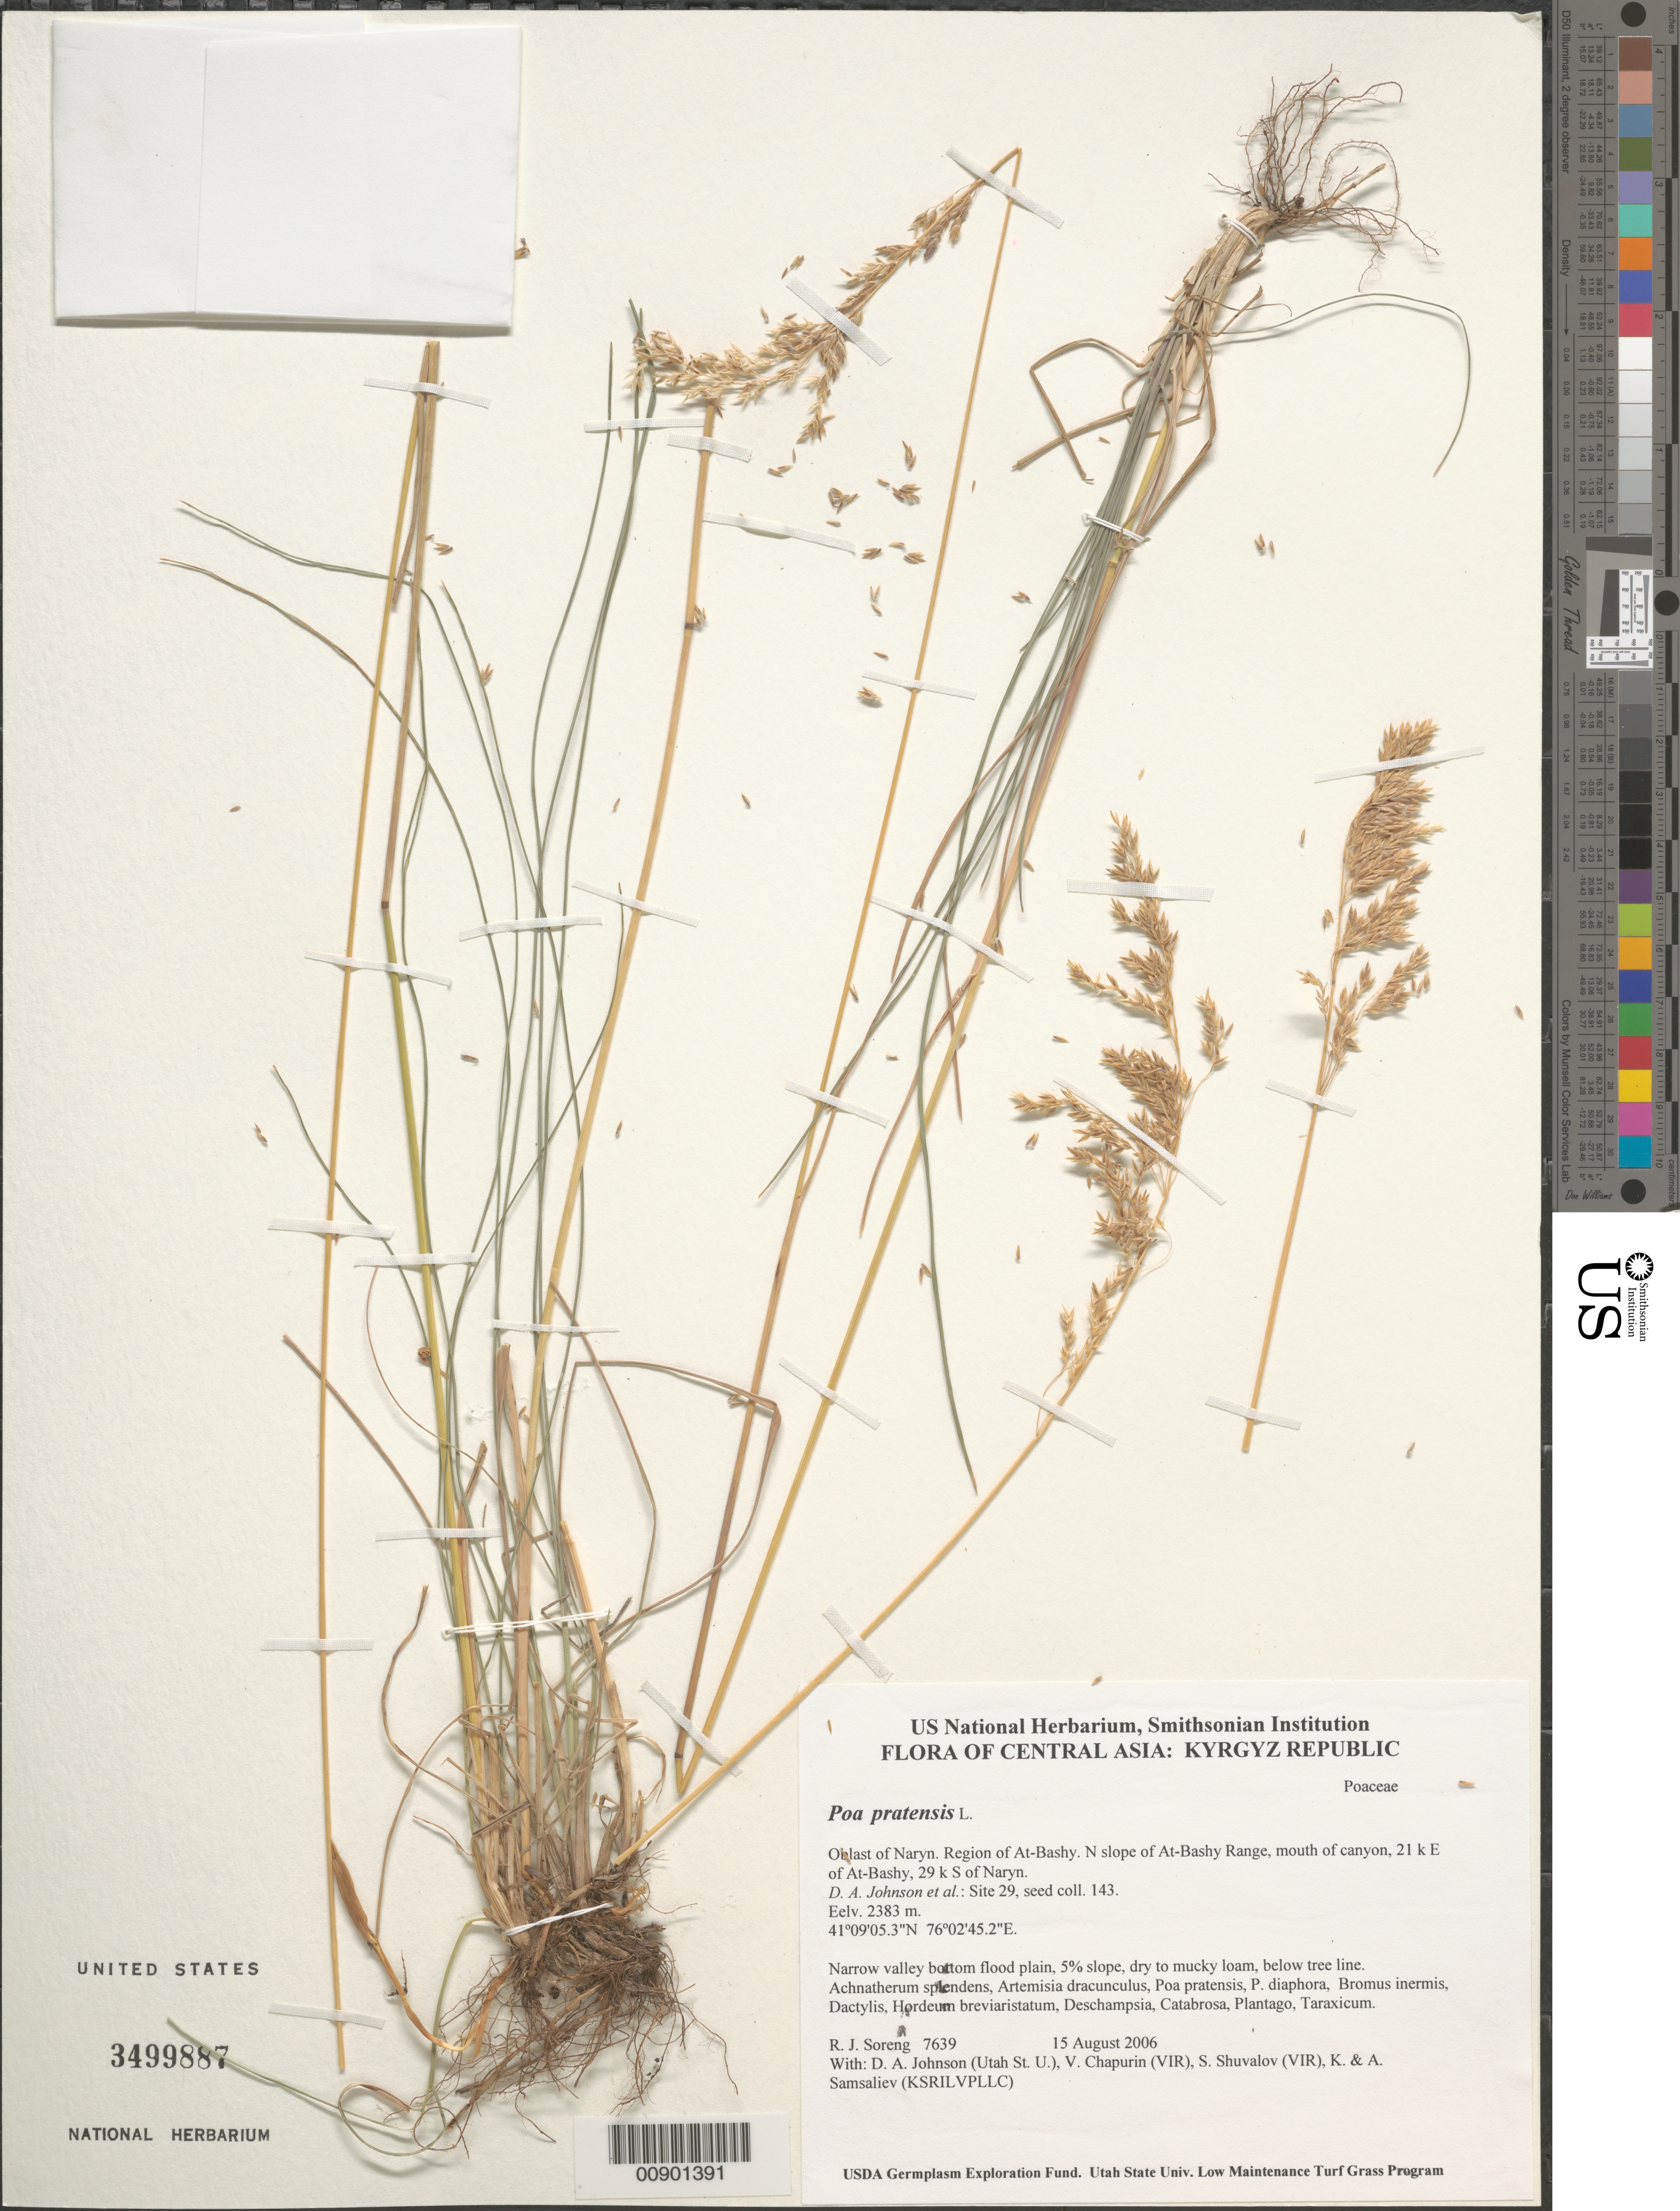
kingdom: Plantae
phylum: Tracheophyta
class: Liliopsida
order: Poales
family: Poaceae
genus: Poa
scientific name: Poa pratensis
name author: L.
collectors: R. J. Soreng, D. Johnson, S. Shuvalov, V. Chapurin, K. Samsaliev & A. Samsaliev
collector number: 7639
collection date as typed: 15 Aug 2006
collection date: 2006-08-15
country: Kyrgyzstan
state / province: Naryn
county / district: At-Bashy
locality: N slope of At-Bashy Range, mouth of canyon, 21 km E of At-Bashy, 29 km S of Naryn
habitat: Narrow valley bottom flood plain, 5% slope, dry to mucky loam, below tree line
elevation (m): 2383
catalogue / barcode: US 3499887